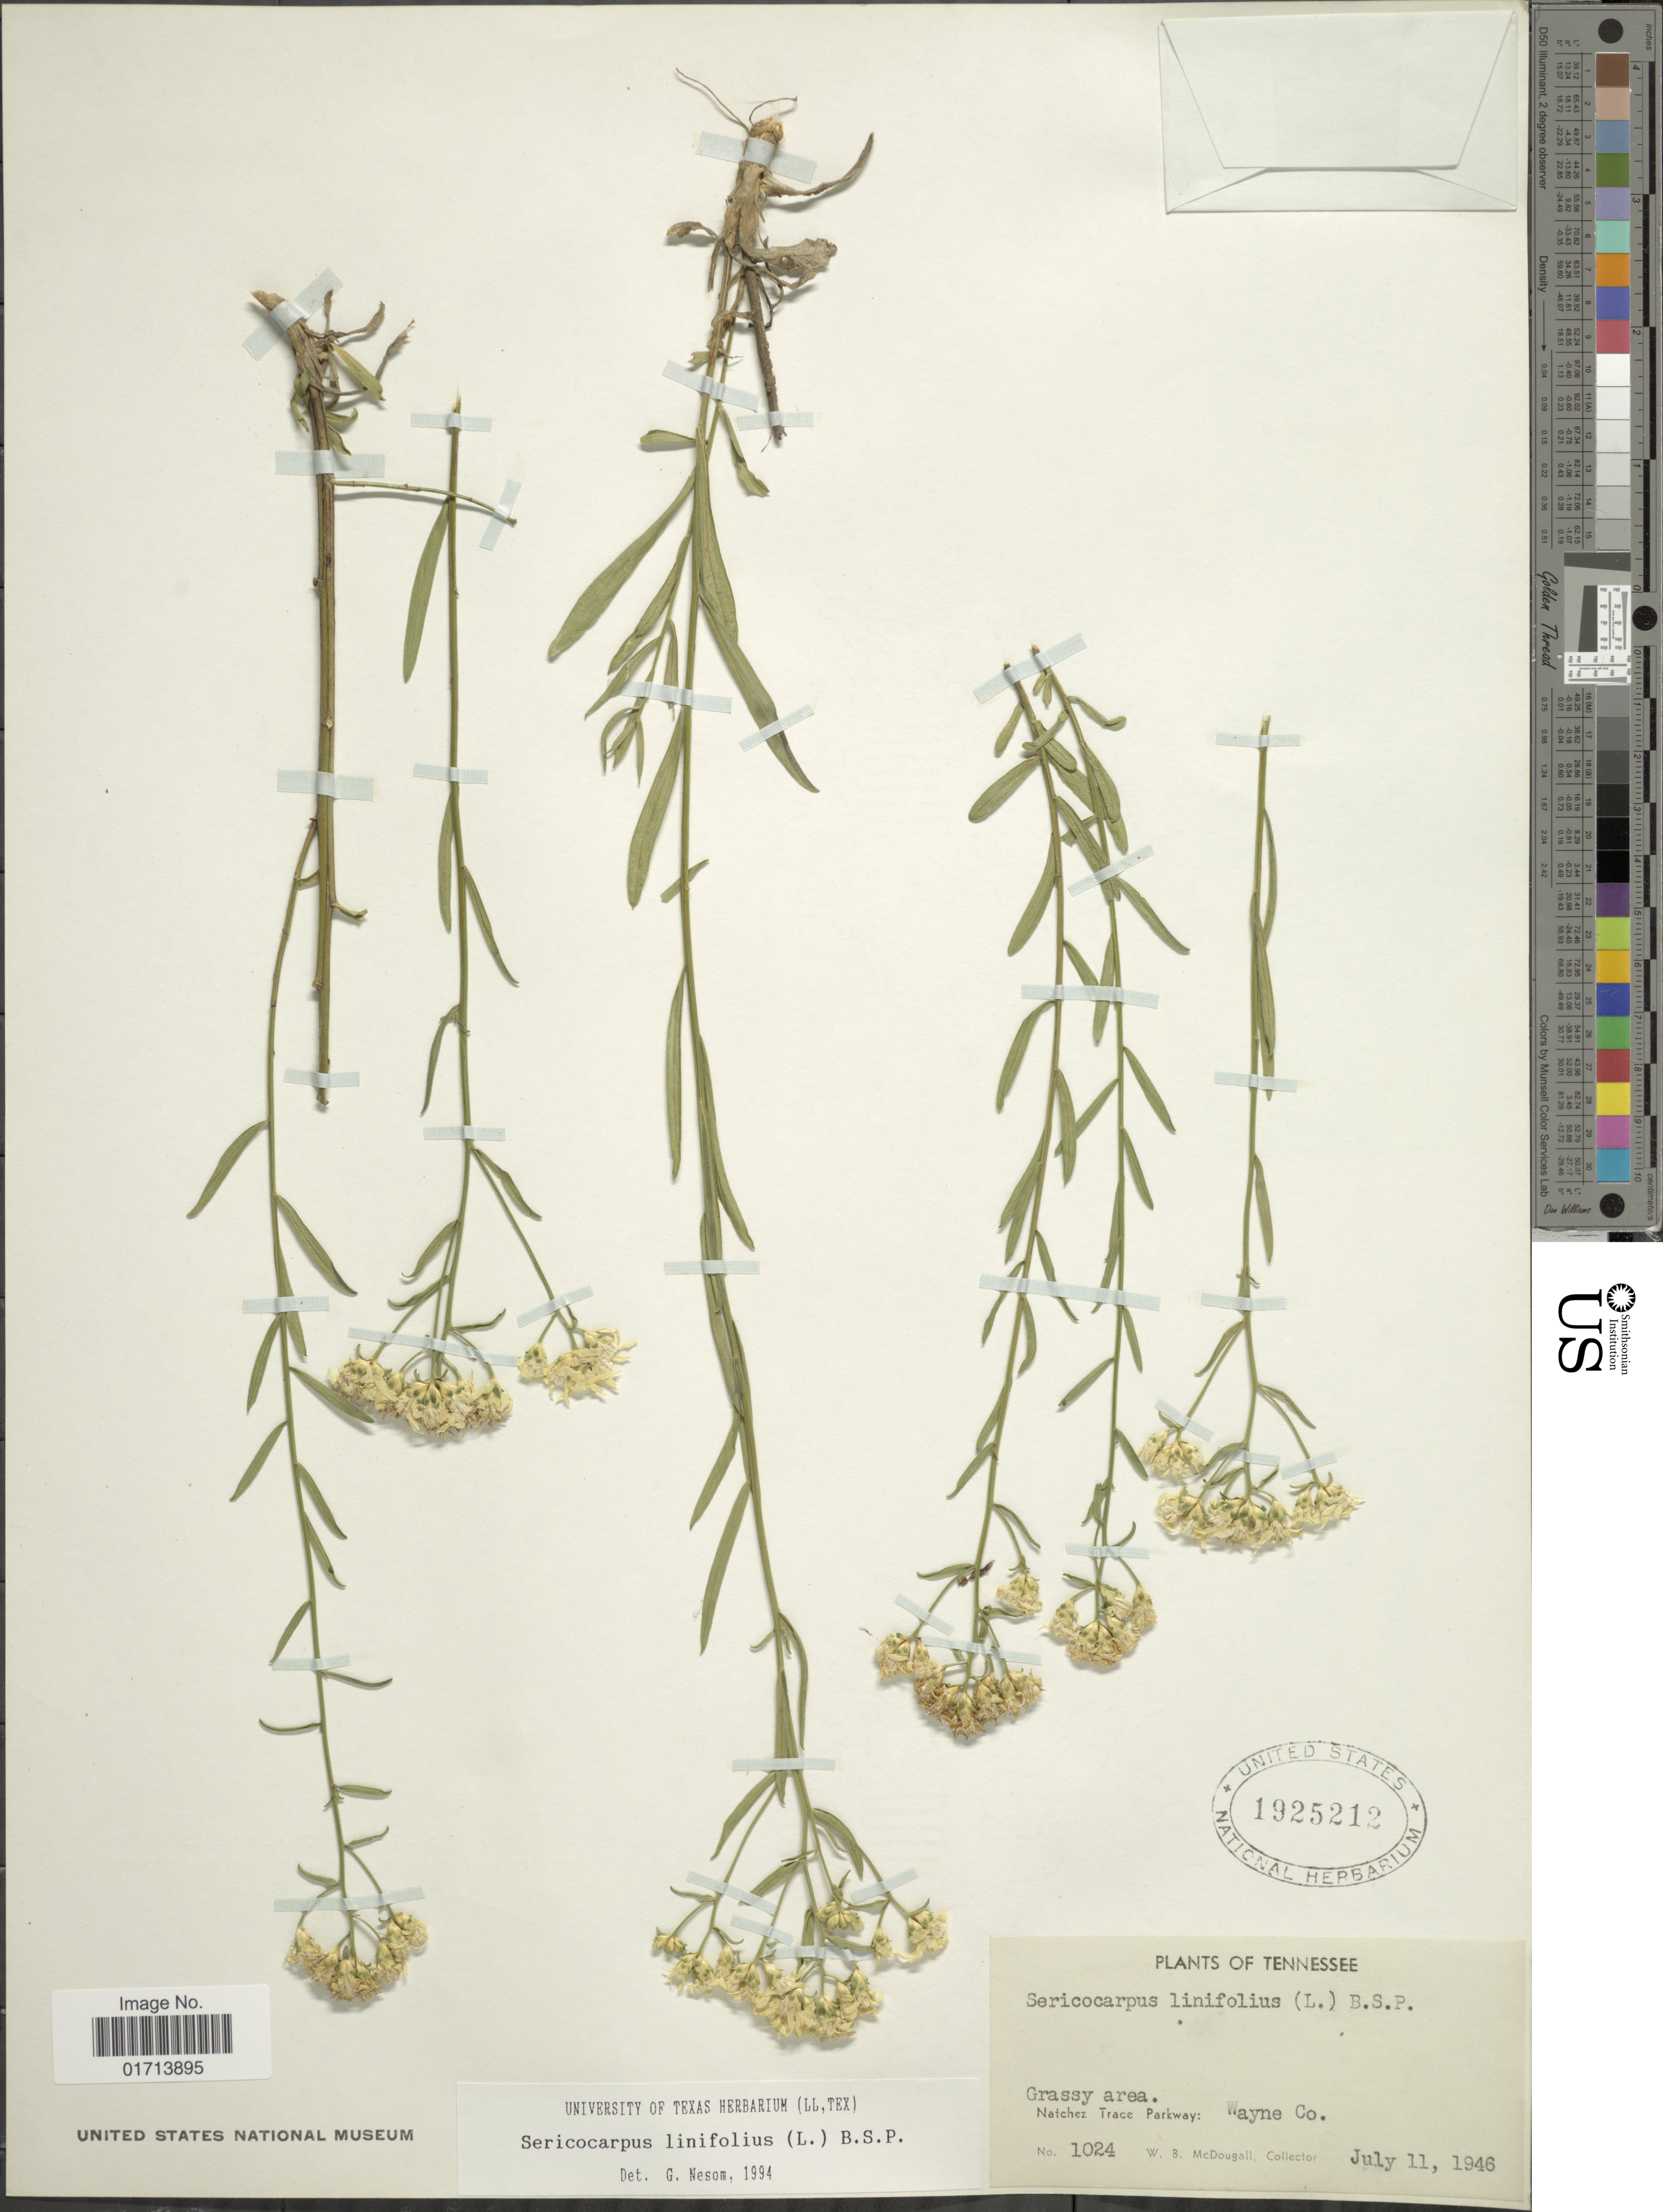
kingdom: Plantae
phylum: Tracheophyta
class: Magnoliopsida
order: Asterales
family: Asteraceae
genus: Sericocarpus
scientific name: Sericocarpus linifolius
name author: (L.) Britton, Stearns & Poggenb.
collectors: W. B. McDougall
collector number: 1024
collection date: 1946-07-11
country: United States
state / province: Tennessee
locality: Grassy area, Natchez Trace Parkway: Wayne Co.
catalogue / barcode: US 1925212